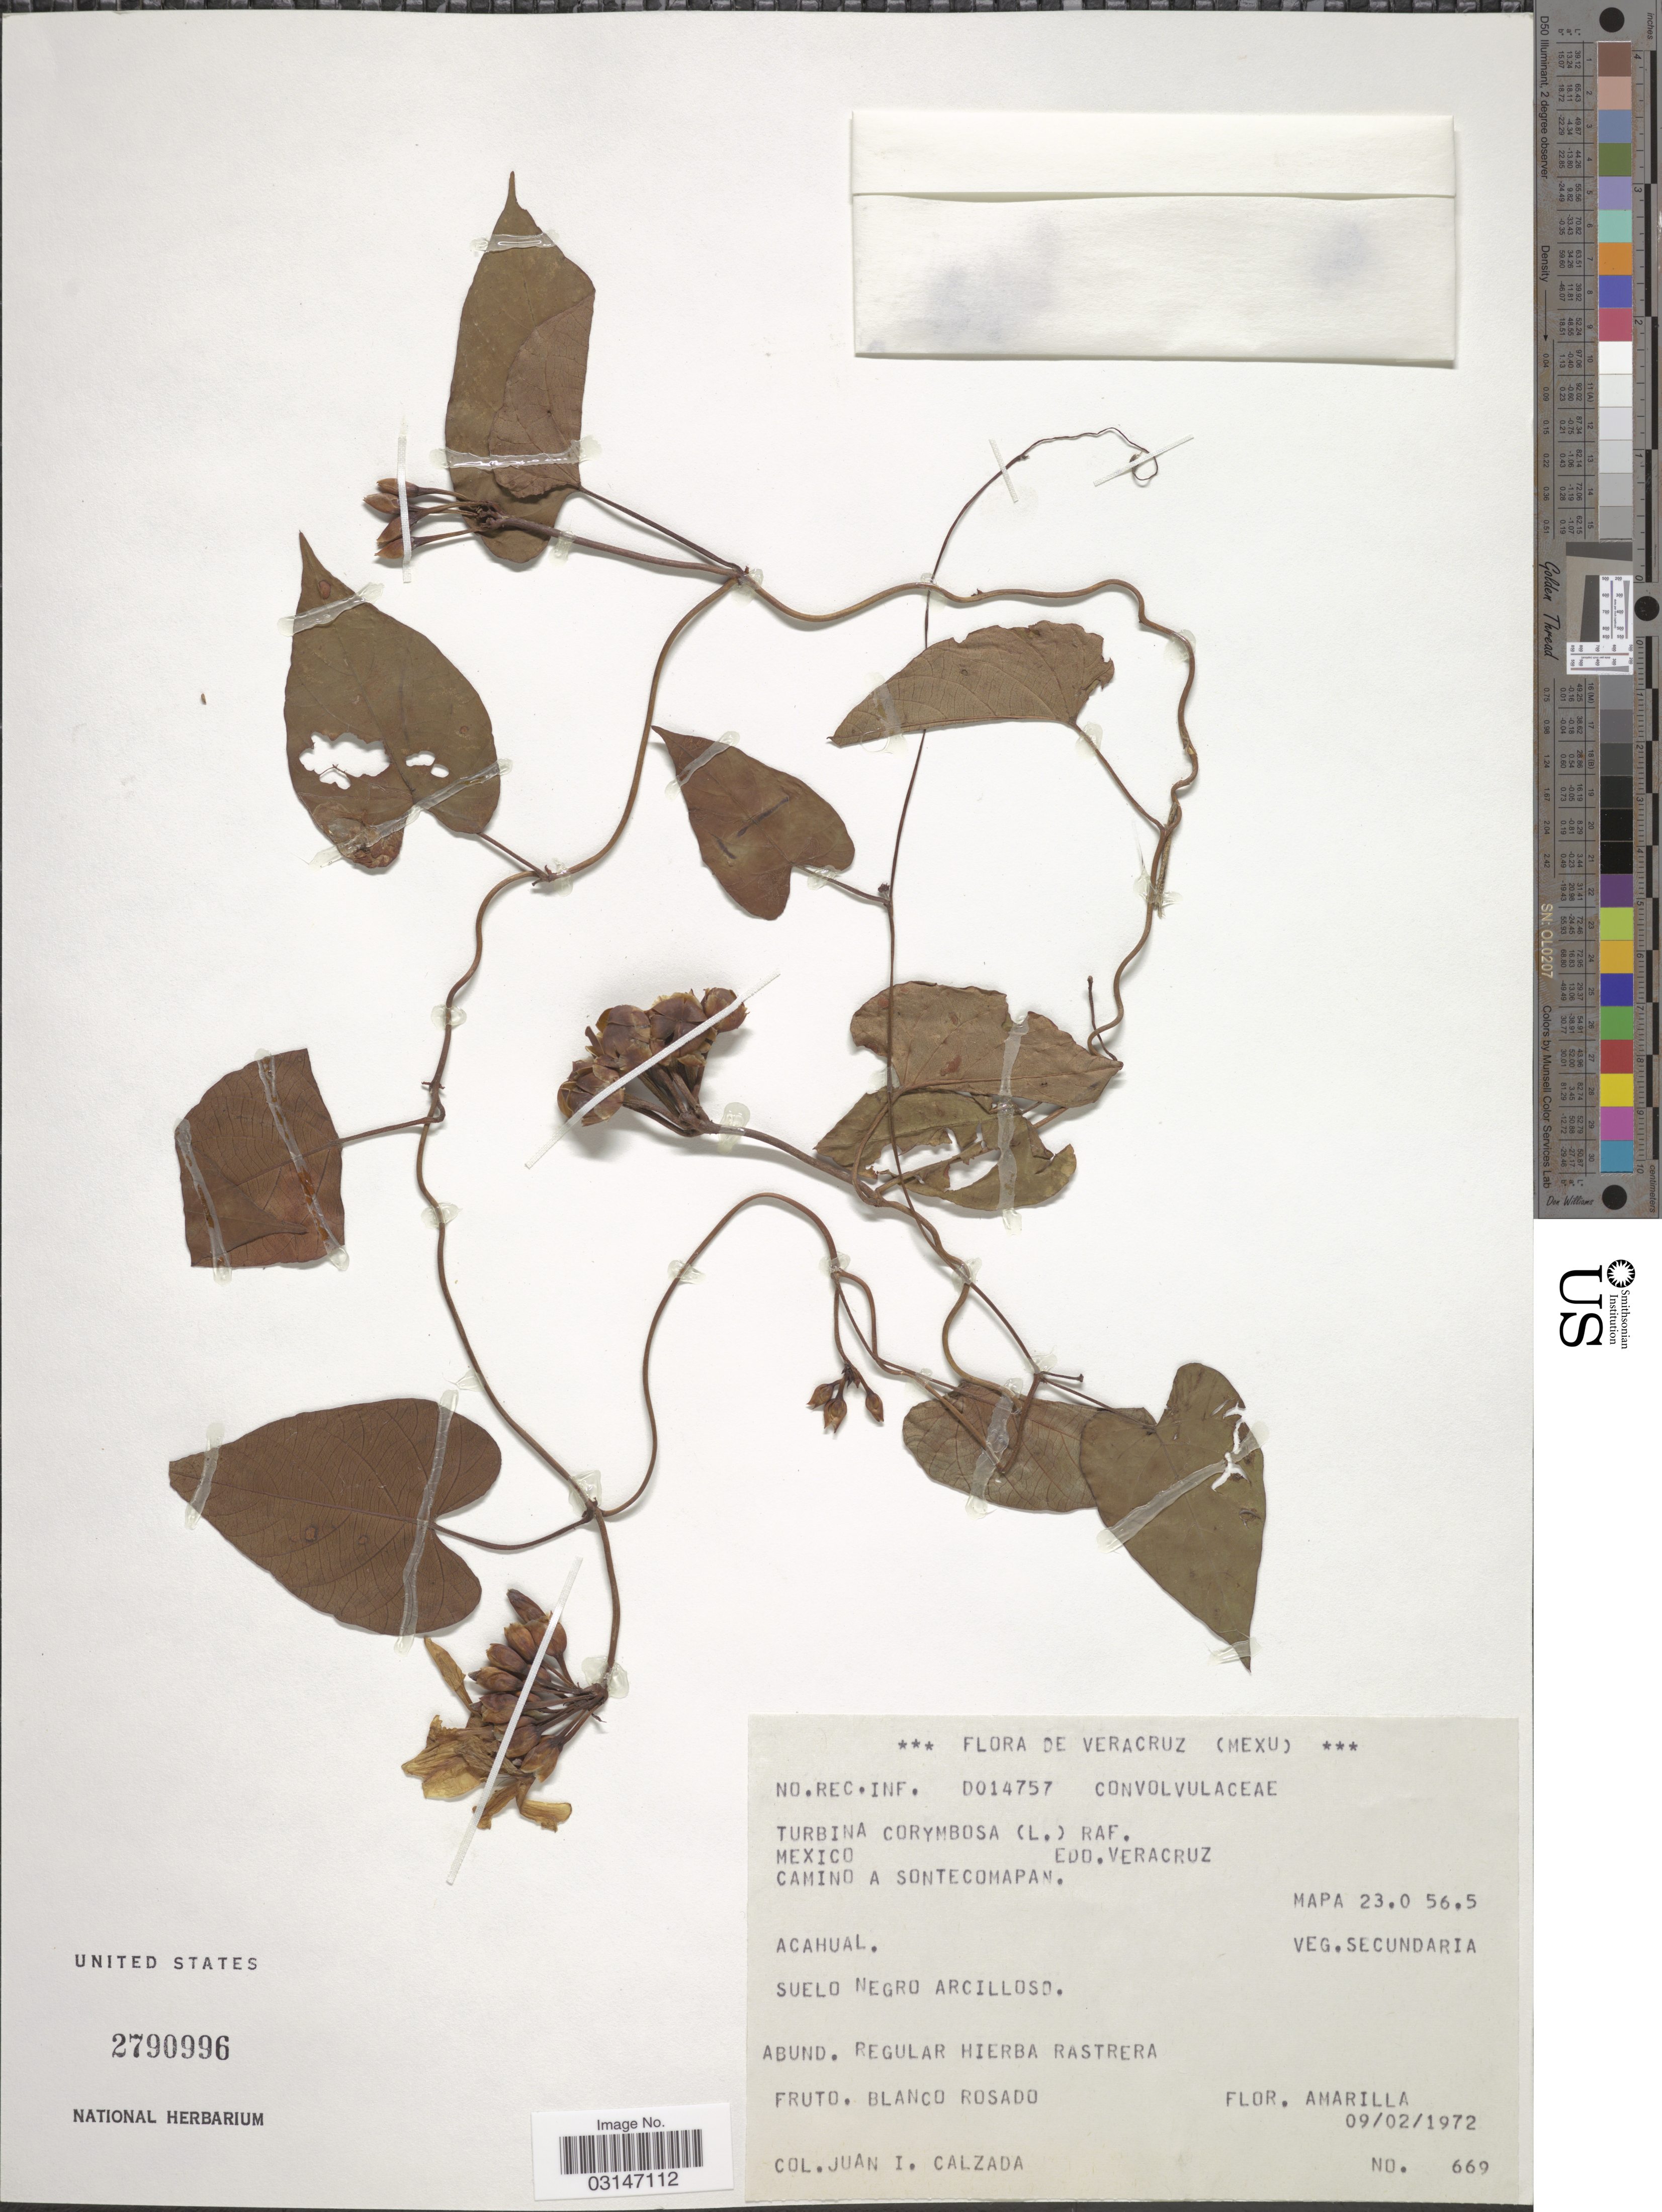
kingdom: Plantae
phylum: Tracheophyta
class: Magnoliopsida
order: Solanales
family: Convolvulaceae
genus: Camonea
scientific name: Camonea umbellata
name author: (L.) A. R. Simões & Staples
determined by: Strong, Mark T., (BOT), Smithsonian Institution - National Museum of Natural History (UNITED STATES)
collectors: J. I. Calzada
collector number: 669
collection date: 1972-02-09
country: Mexico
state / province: Veracruz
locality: Veracruz, Camino A Sontecomapan, Acahual, Mapa 23.0 56.5.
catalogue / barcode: US 2790996